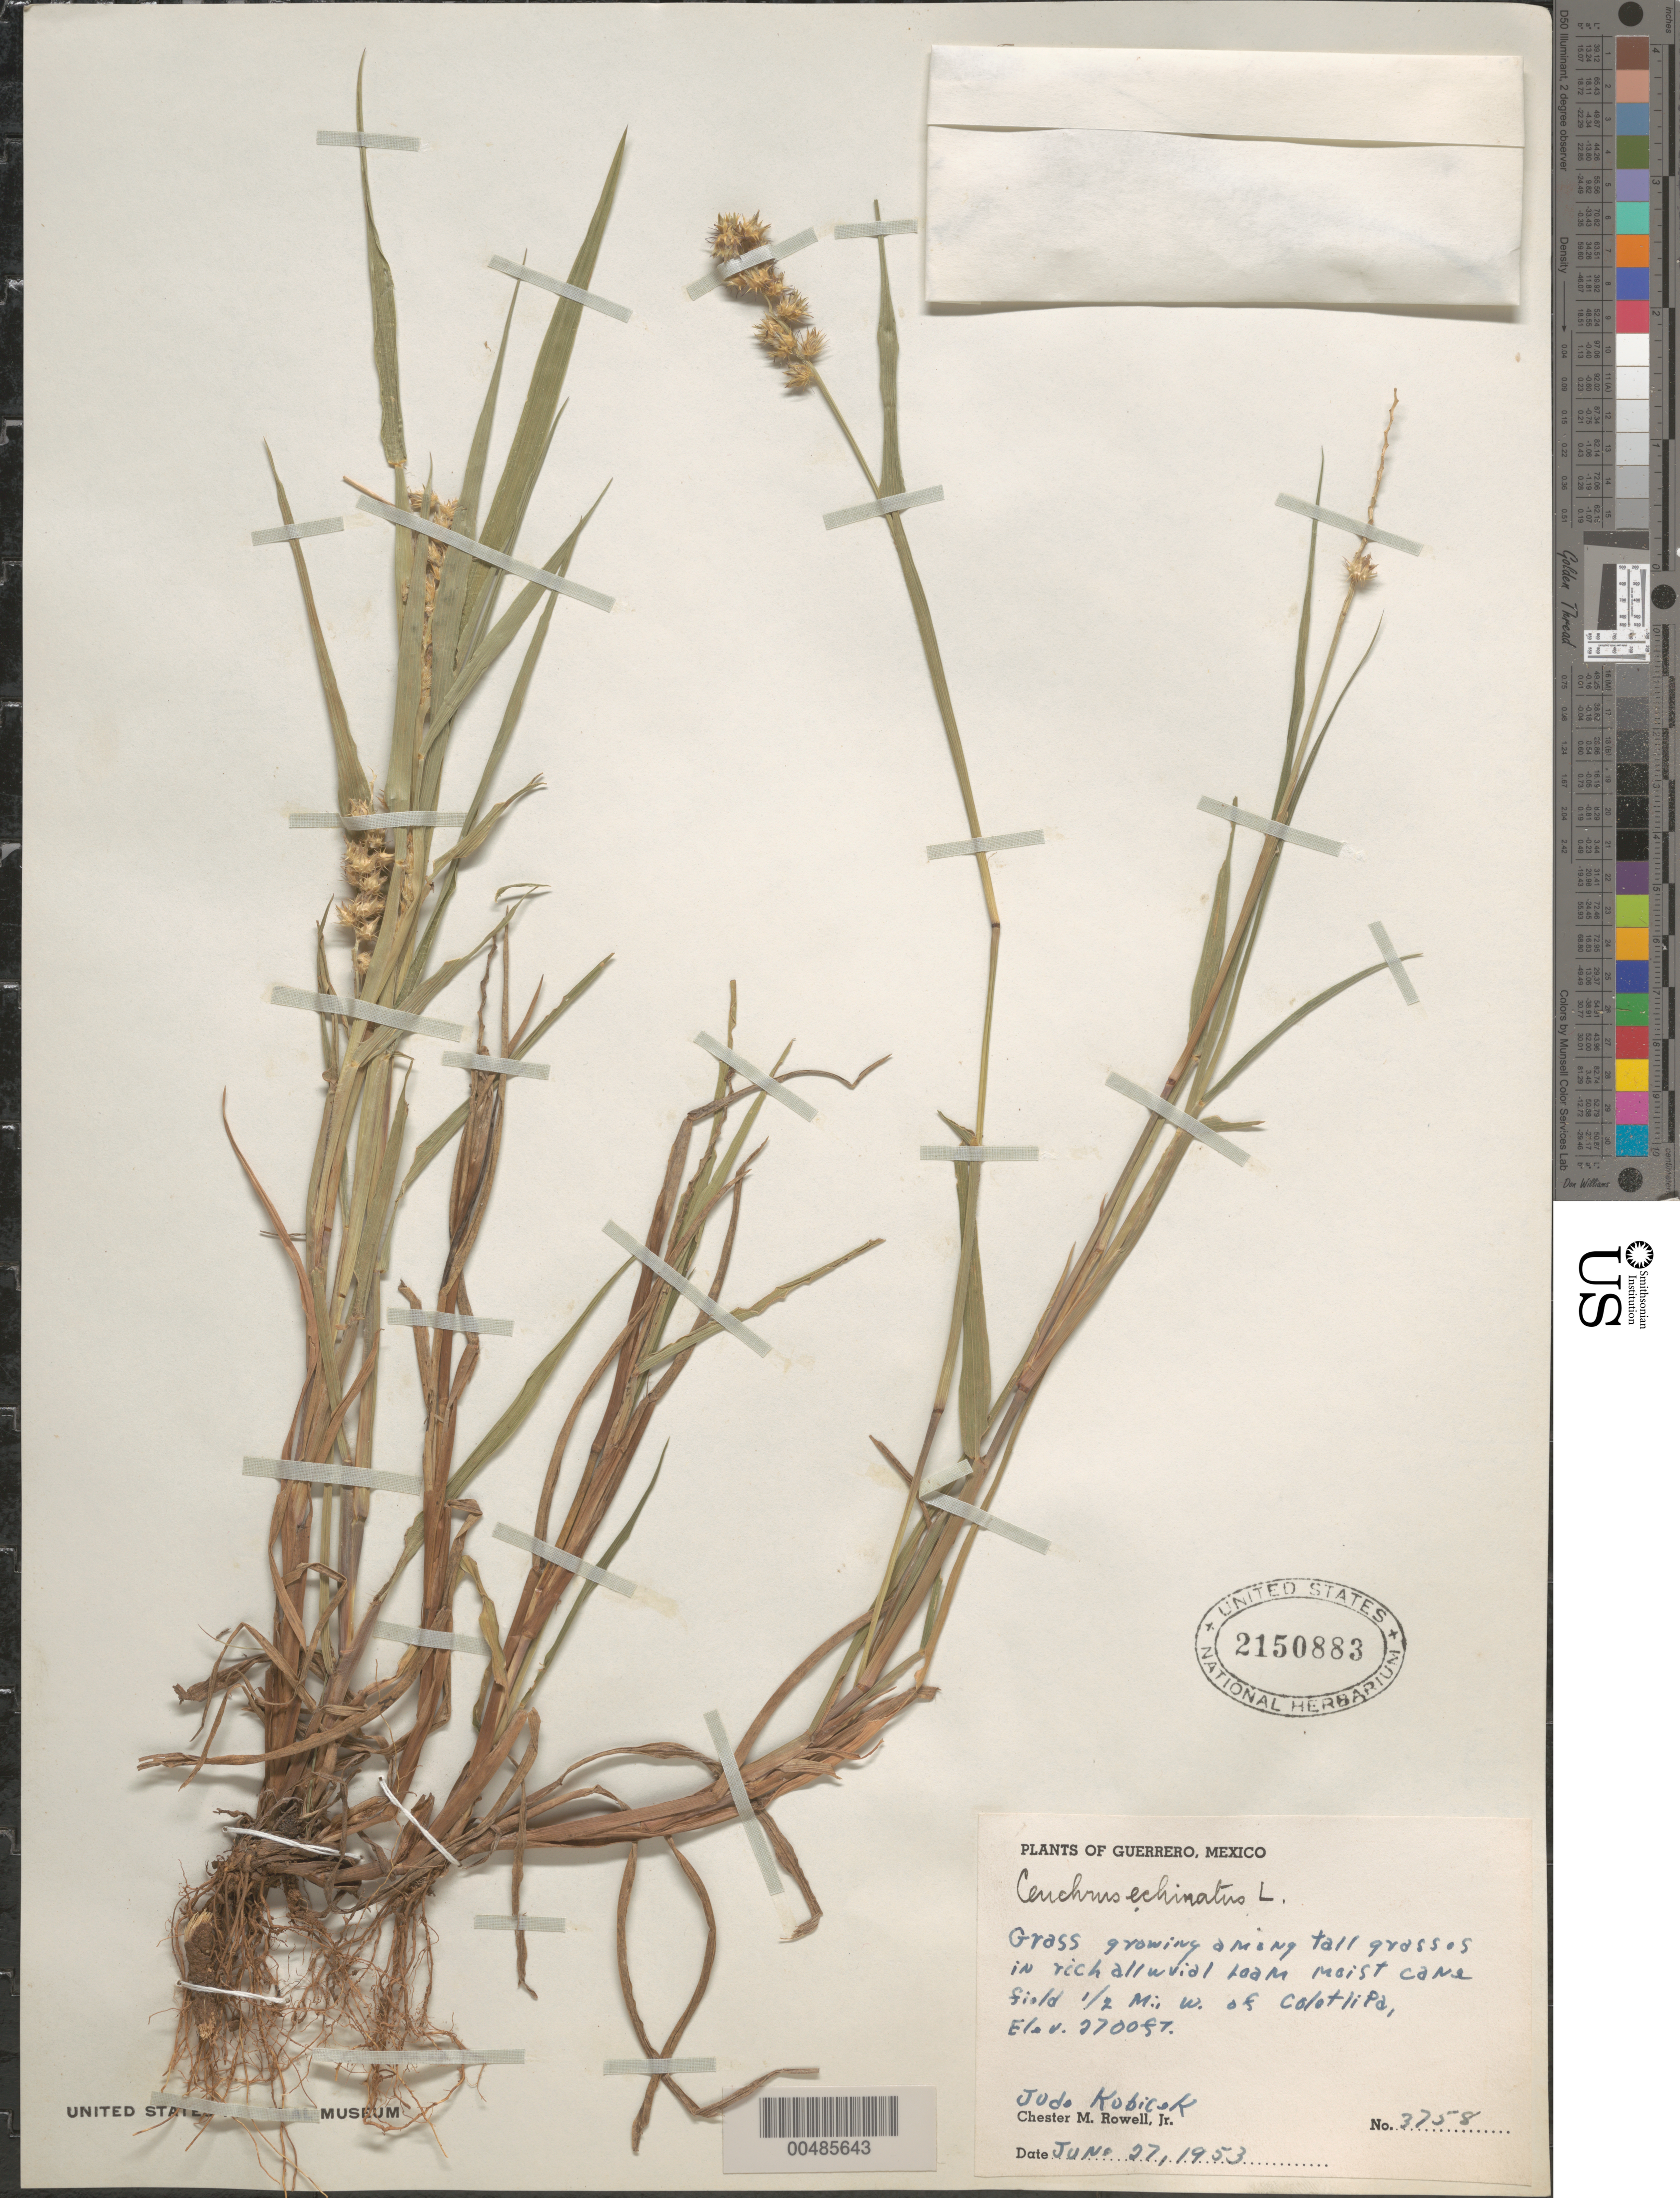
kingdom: Plantae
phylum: Tracheophyta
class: Liliopsida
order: Poales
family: Poaceae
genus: Cenchrus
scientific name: Cenchrus echinatus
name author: L.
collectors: C. M. Rowell & J. Kobicek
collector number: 3758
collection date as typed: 27 Jun 1953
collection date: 1953-06-27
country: Mexico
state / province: Guerrero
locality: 0.5 mi W of Colotlipa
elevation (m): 823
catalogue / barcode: US 2150883